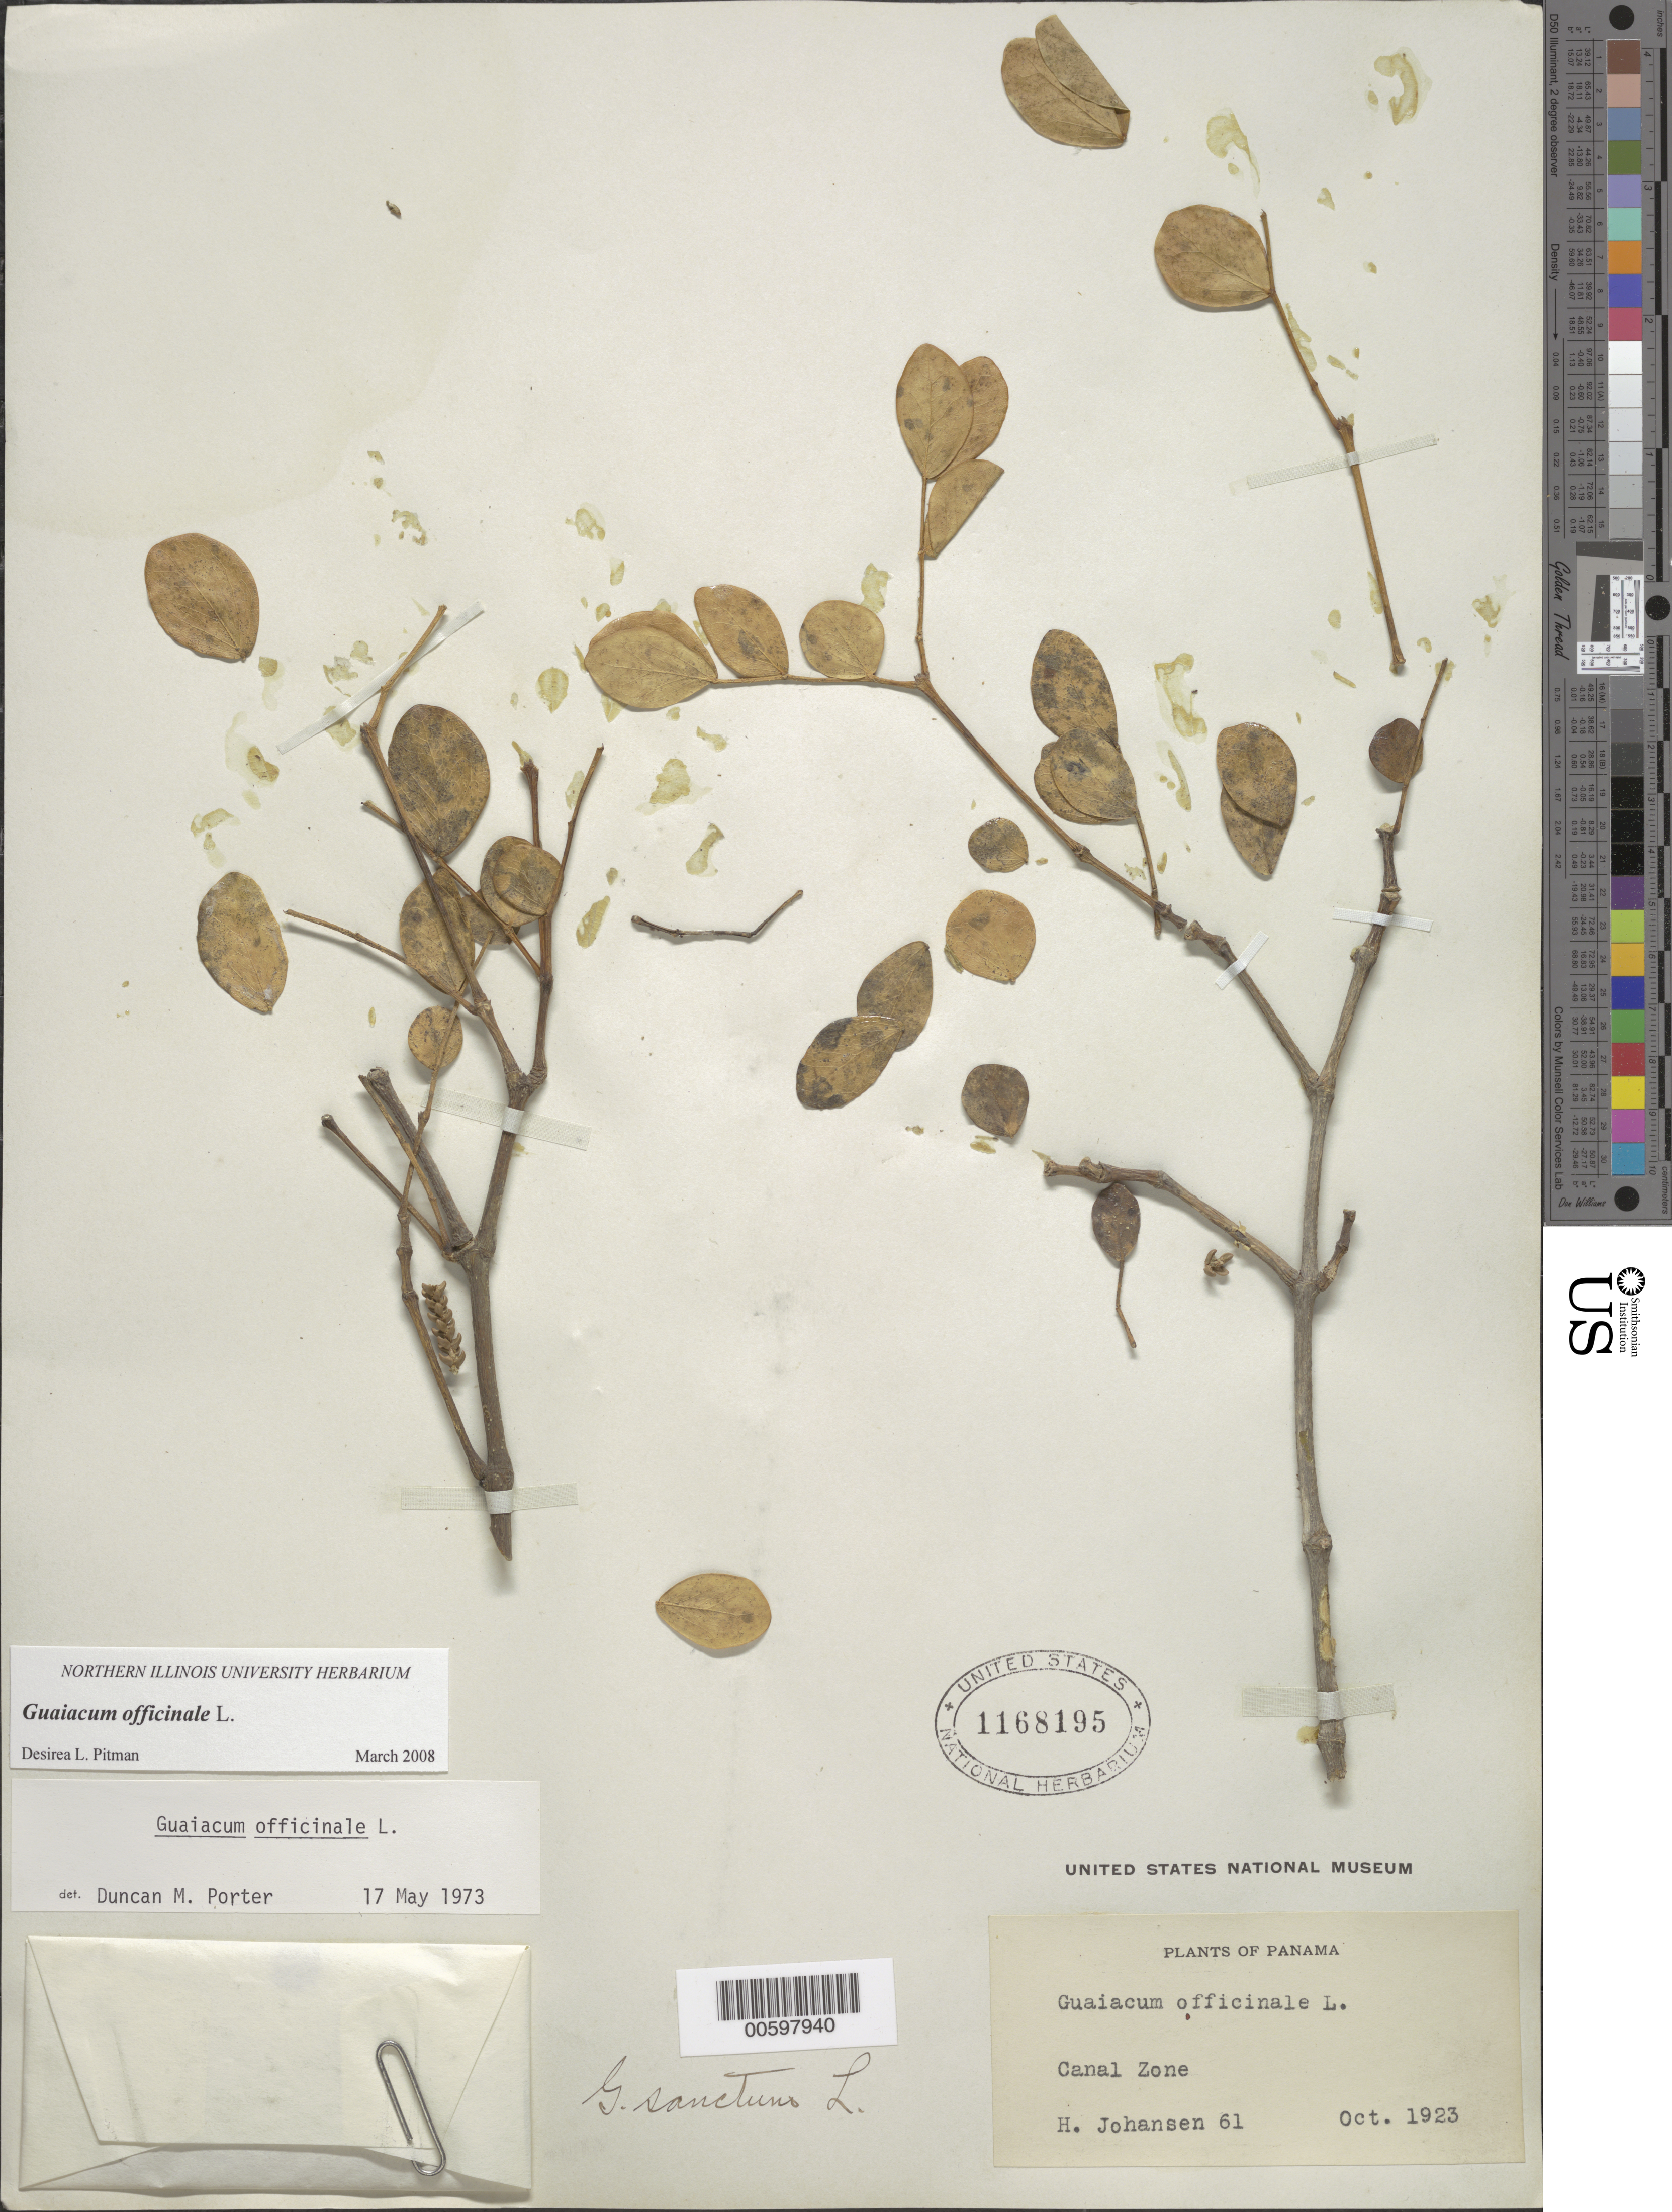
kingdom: Plantae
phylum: Tracheophyta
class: Magnoliopsida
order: Zygophyllales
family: Zygophyllaceae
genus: Guaiacum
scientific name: Guaiacum officinale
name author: L.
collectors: H. Johansen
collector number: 61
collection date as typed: Oct 1923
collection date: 1923-10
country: Panama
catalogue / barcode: US 1168195